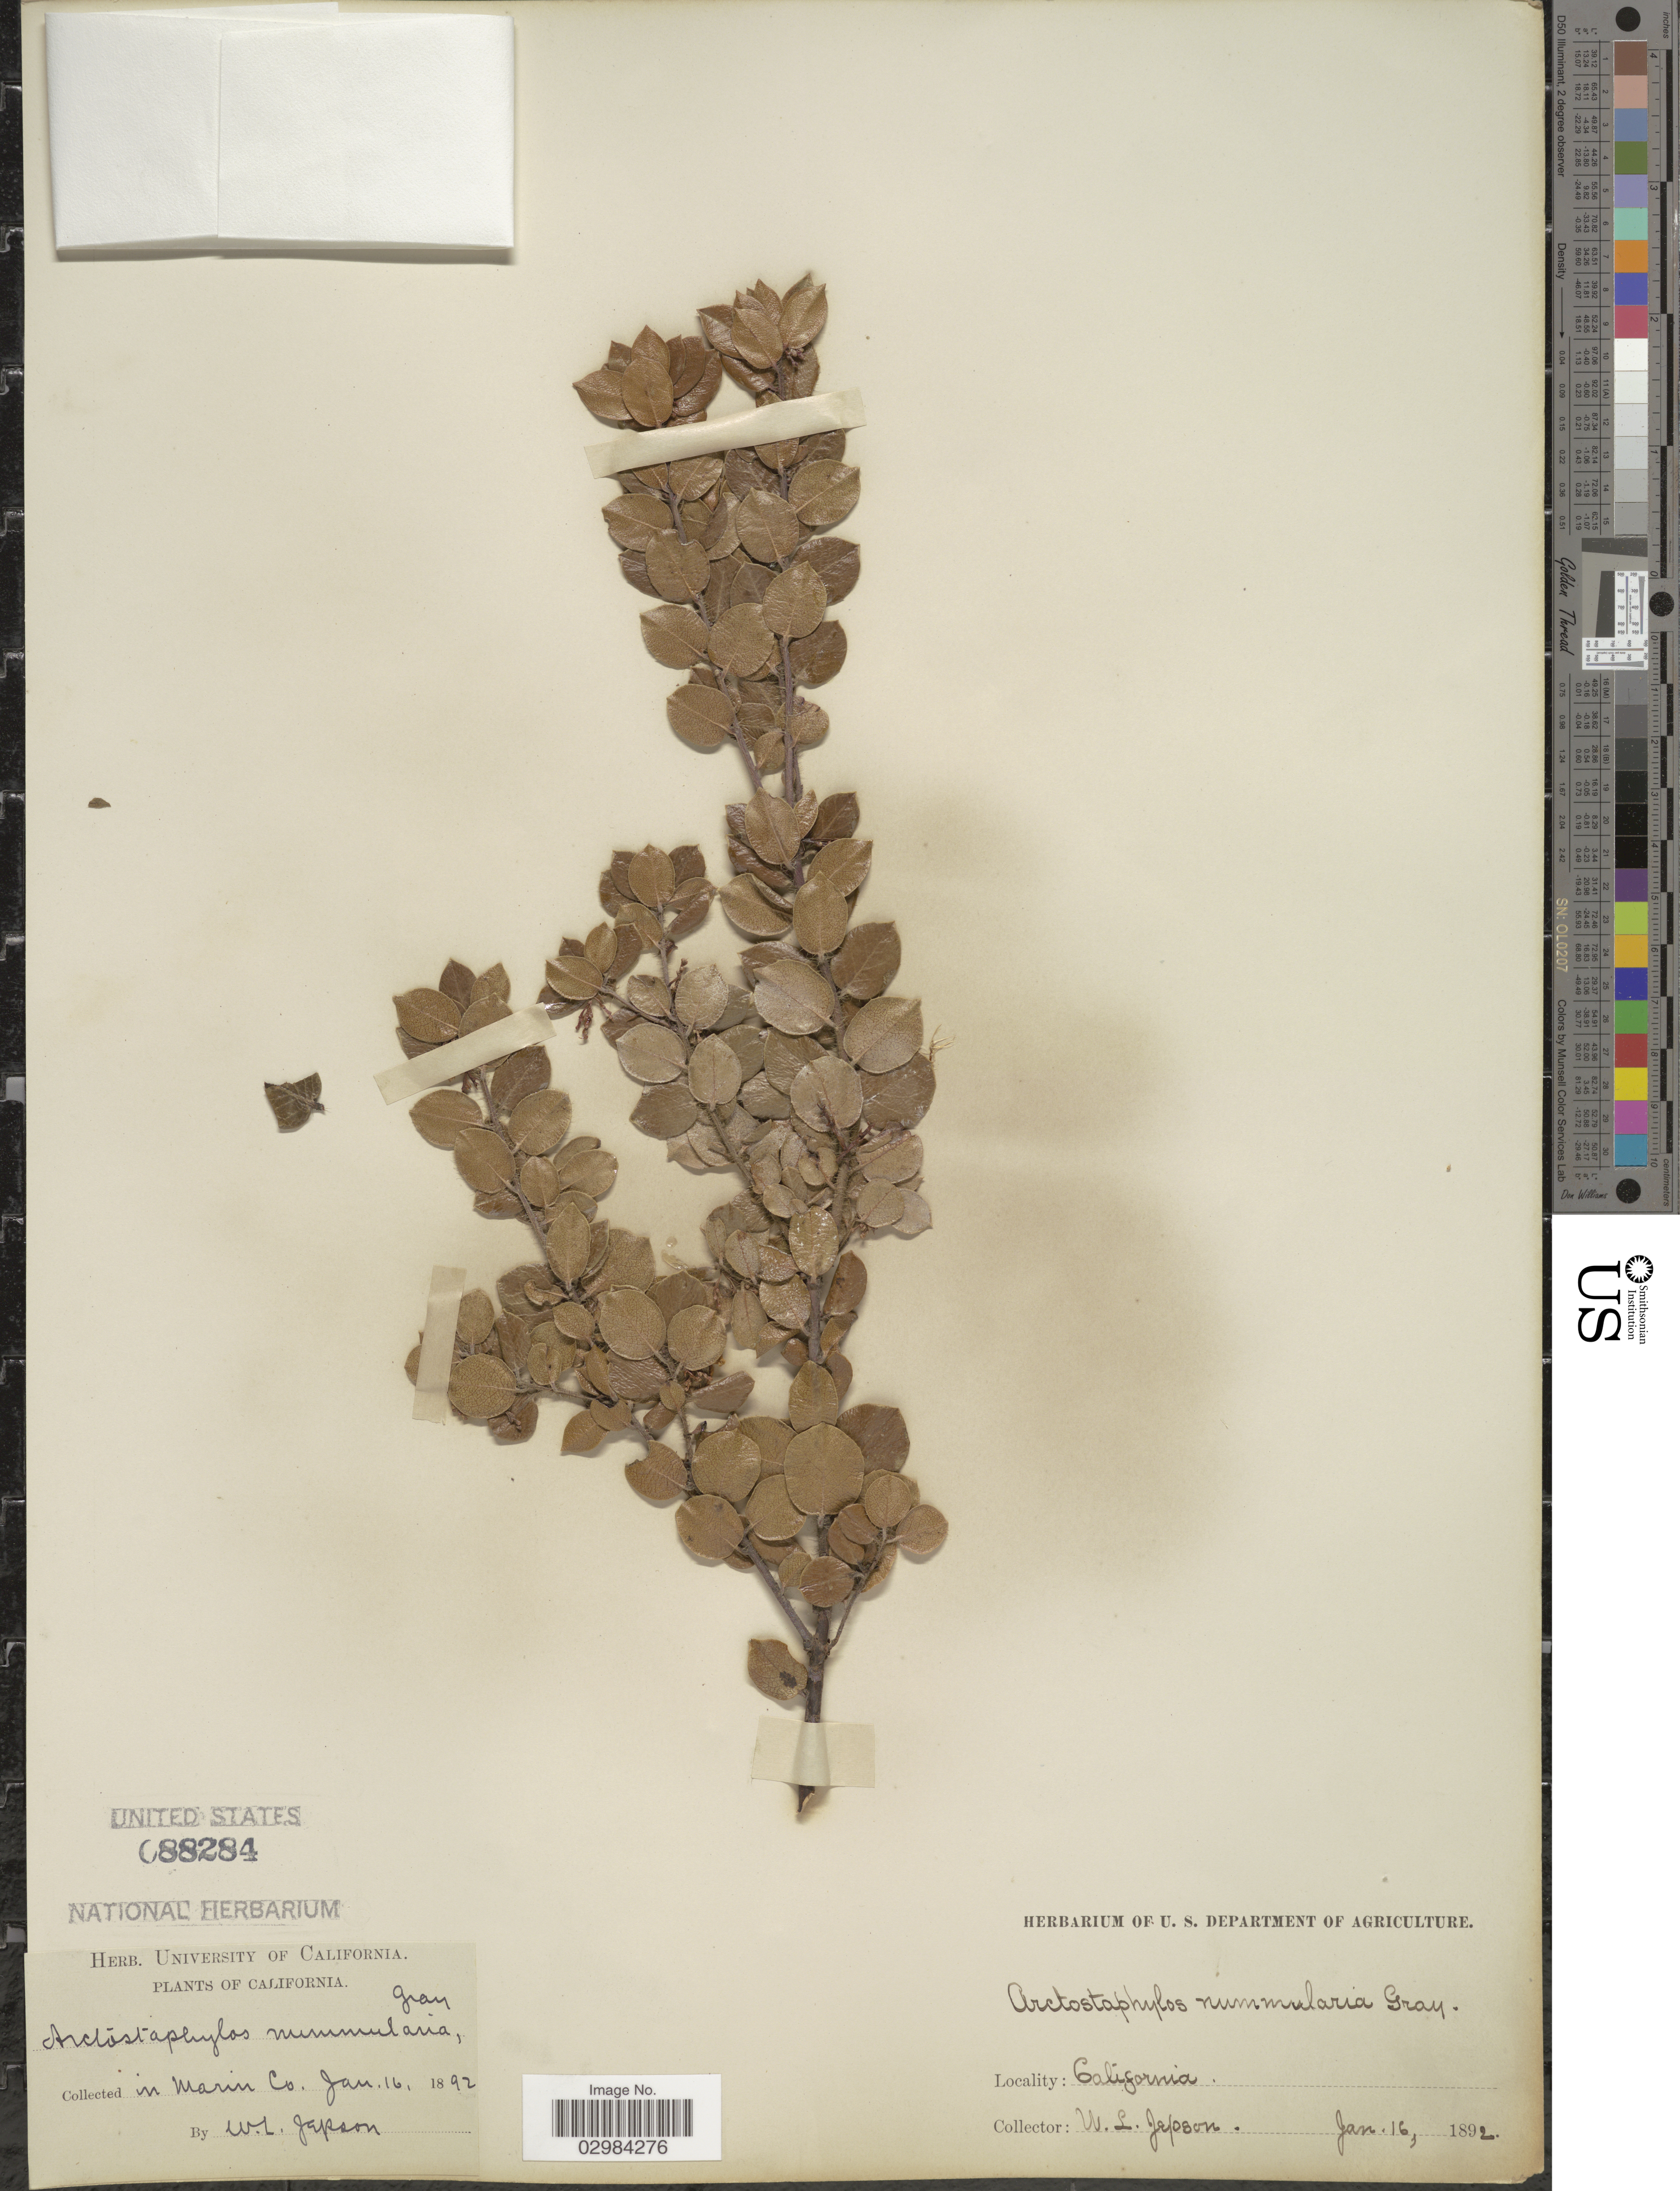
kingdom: Plantae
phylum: Tracheophyta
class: Magnoliopsida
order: Ericales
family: Ericaceae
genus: Arctostaphylos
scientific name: Arctostaphylos nummularia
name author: A. Gray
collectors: W. L. Jepson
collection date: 1892-01-16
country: United States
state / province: California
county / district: Marin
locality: In Marin Co.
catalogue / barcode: US 88284